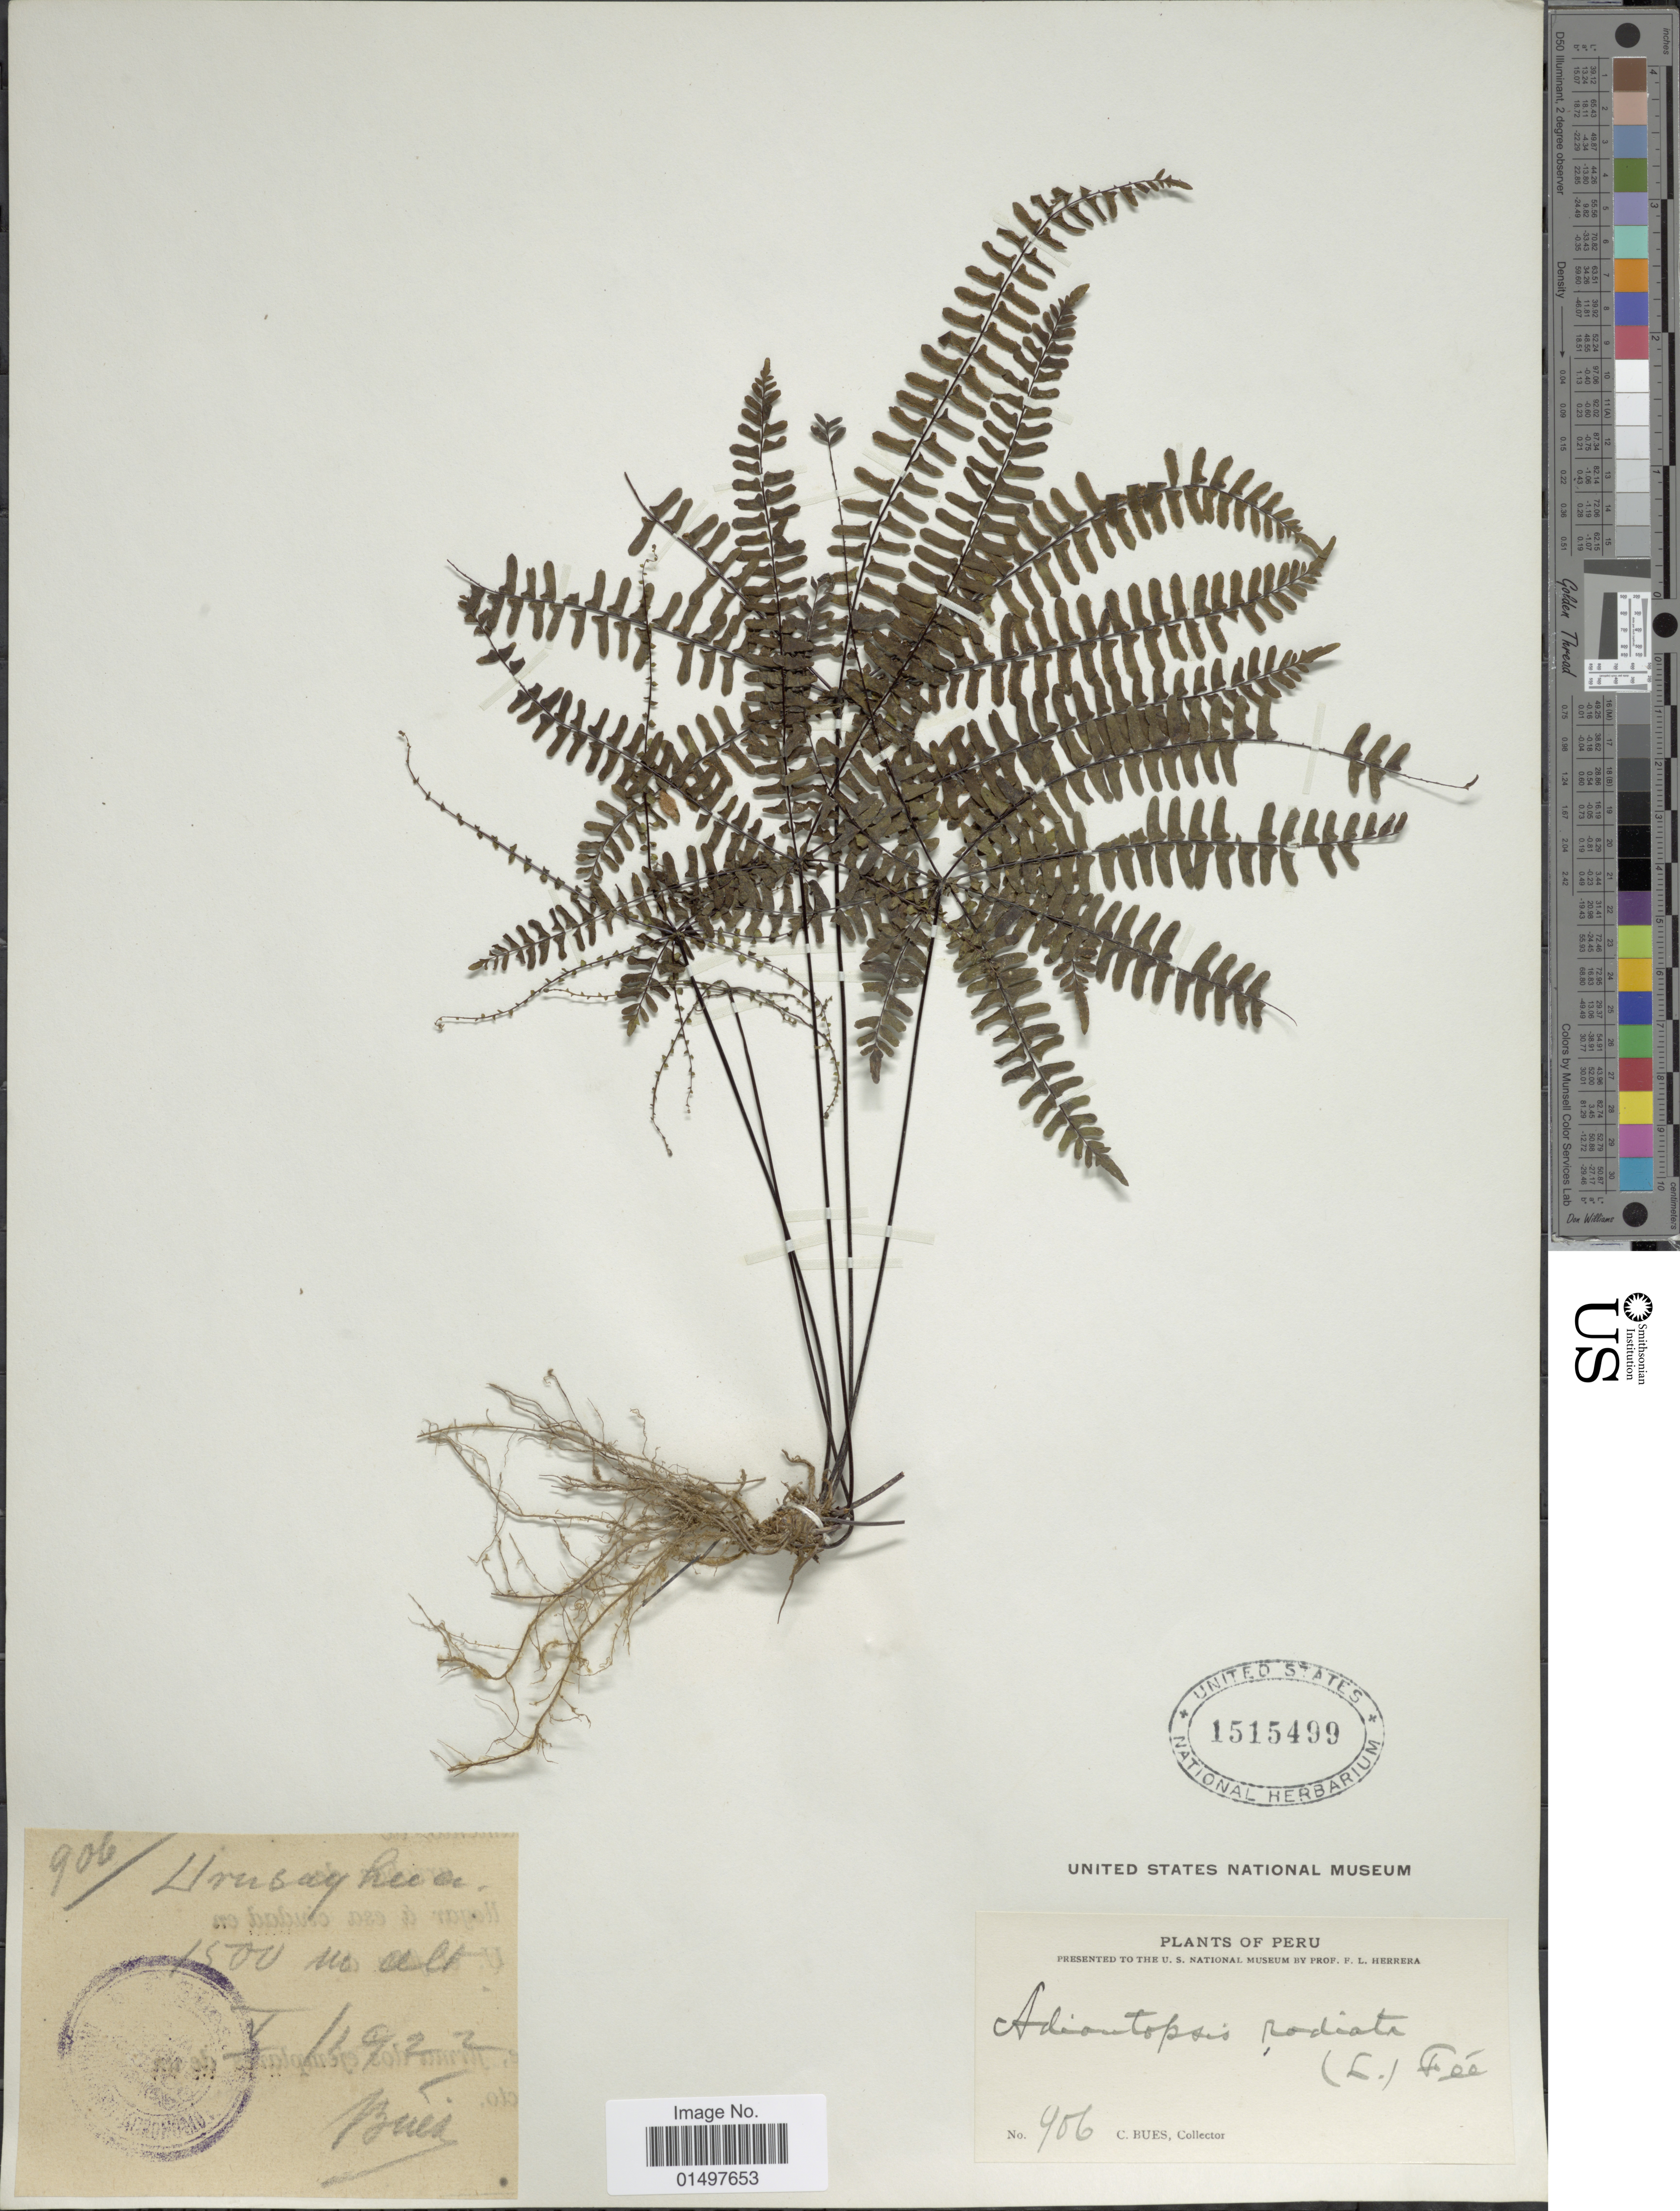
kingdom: Plantae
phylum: Tracheophyta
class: Polypodiopsida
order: Polypodiales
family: Pteridaceae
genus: Adiantopsis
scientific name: Adiantopsis radiata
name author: (L.) Fée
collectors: C. Bues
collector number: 906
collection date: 1922-05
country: Peru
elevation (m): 1500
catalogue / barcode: US 1515499